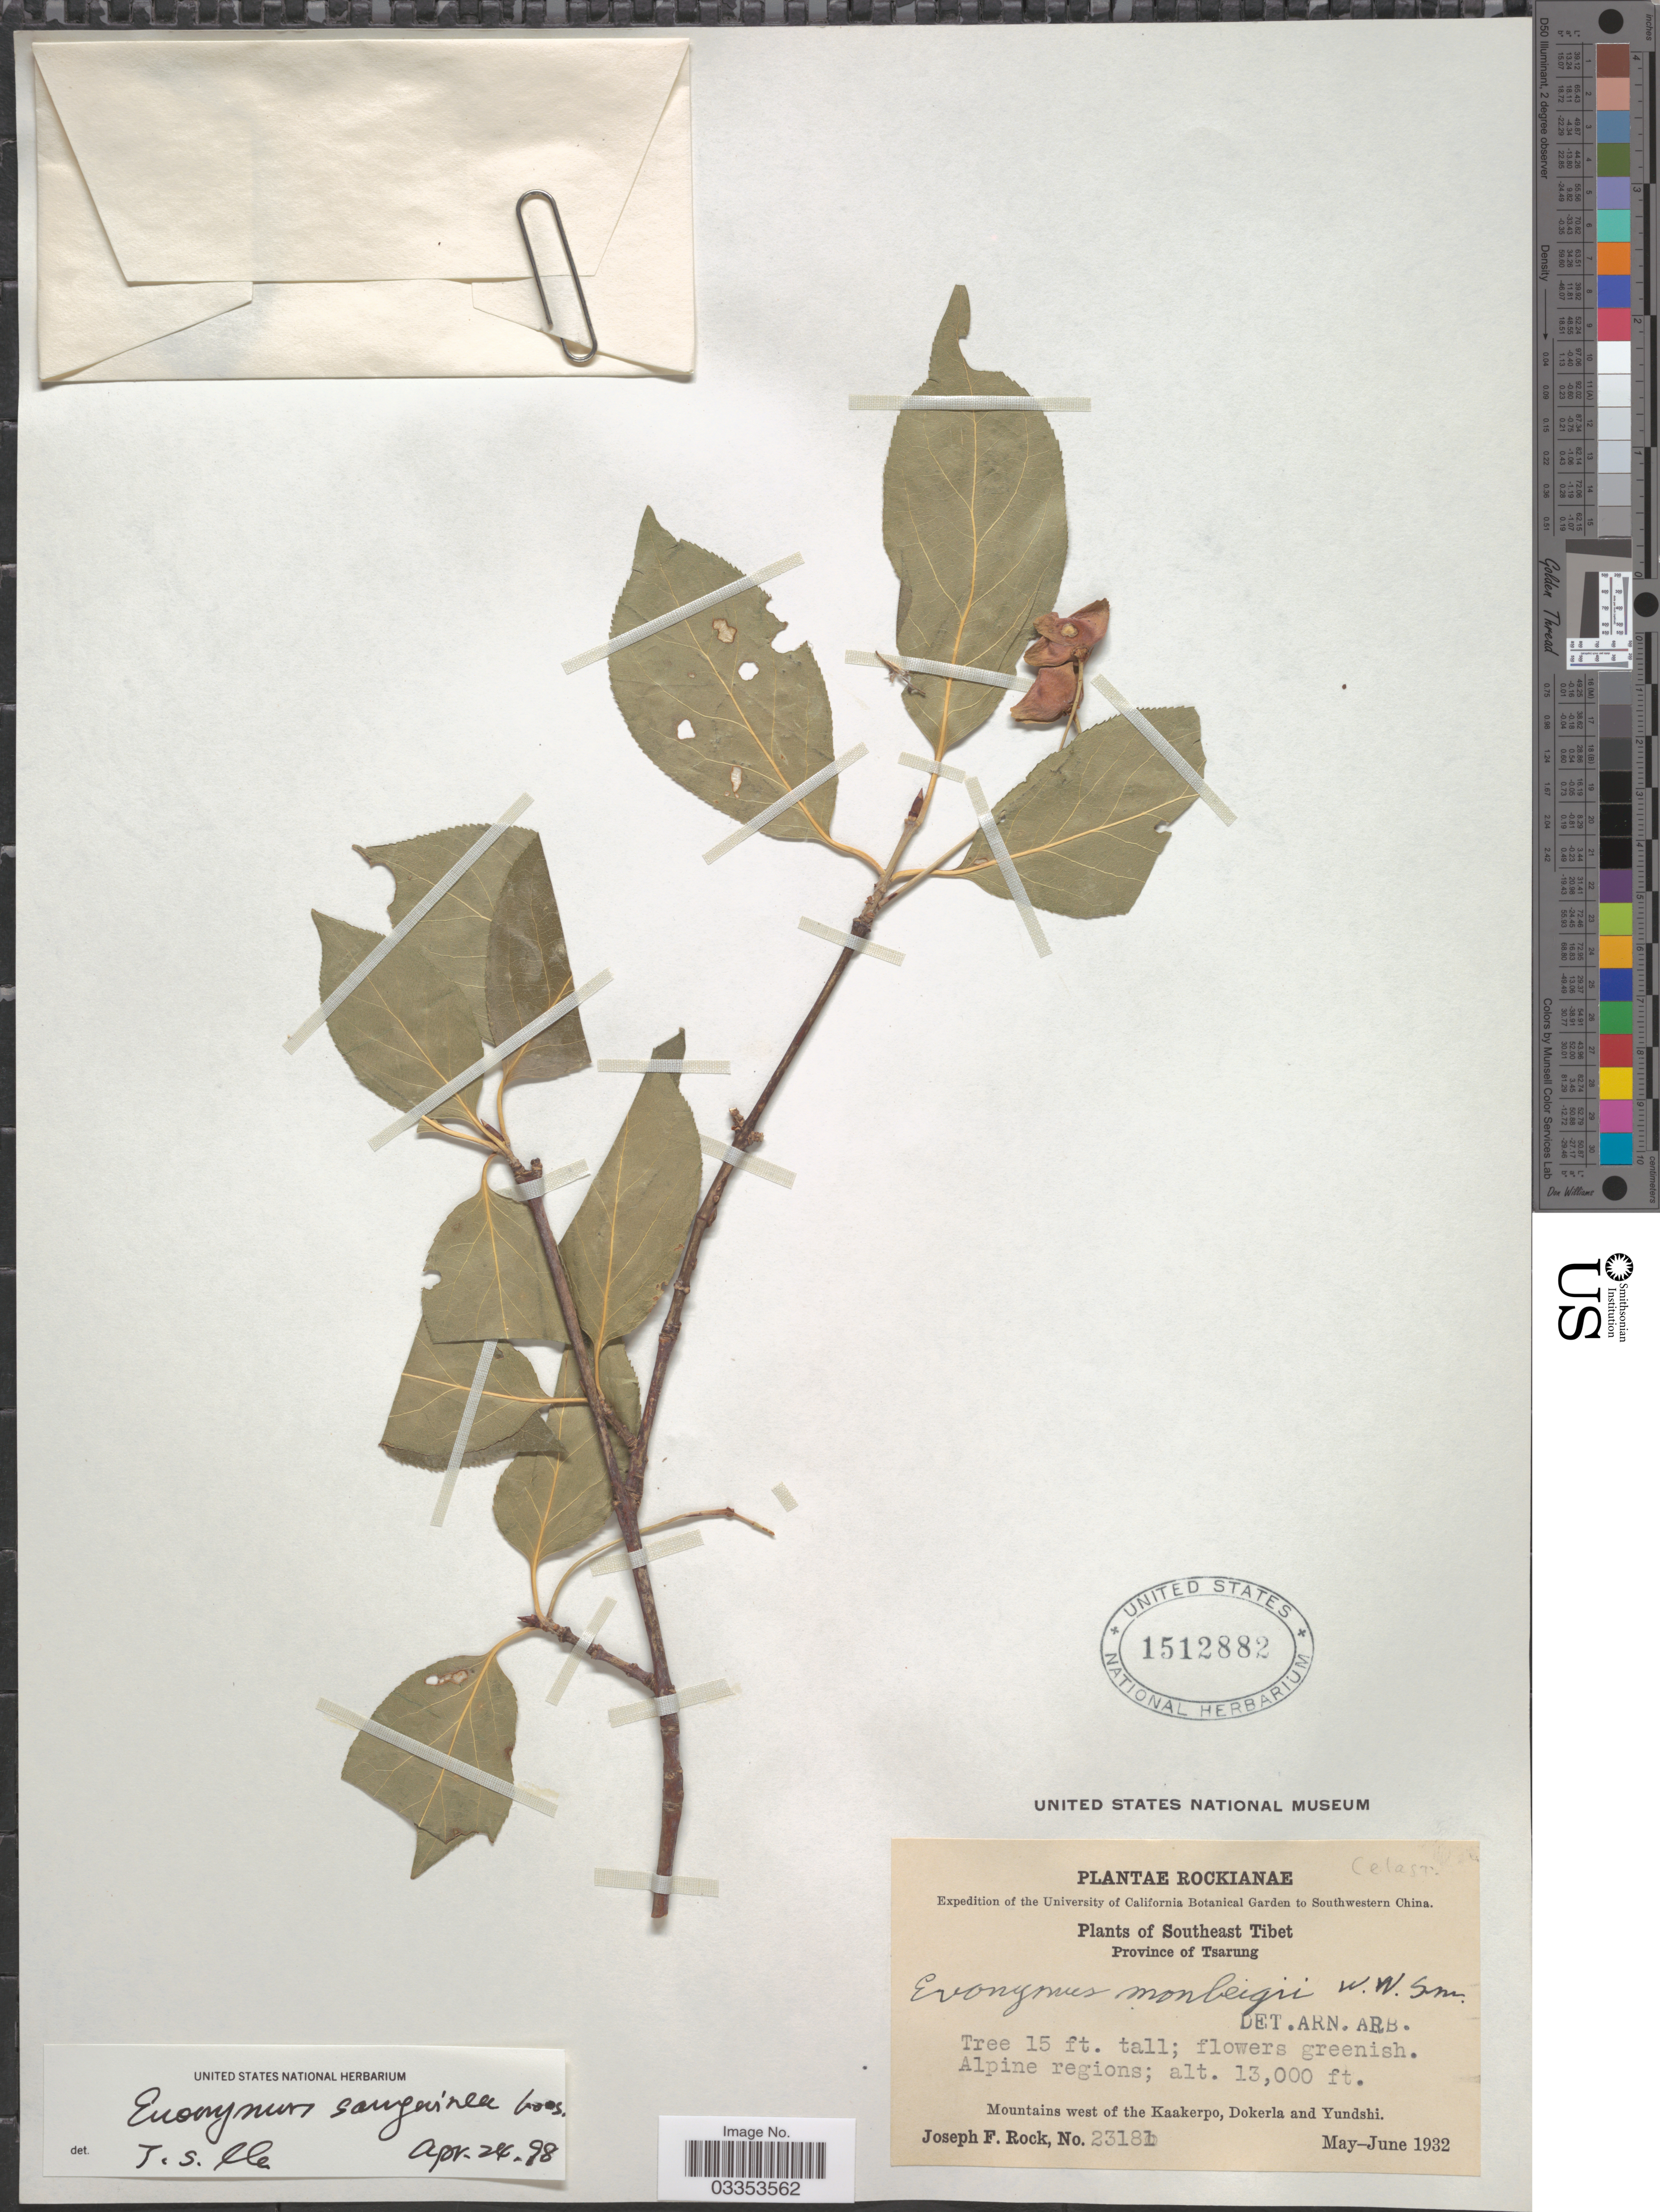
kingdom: Plantae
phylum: Tracheophyta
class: Magnoliopsida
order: Celastrales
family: Celastraceae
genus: Euonymus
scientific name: Euonymus sanguineus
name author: Loes.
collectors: J. F. Rock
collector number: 23181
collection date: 1932-05/1932-06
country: China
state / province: Xizang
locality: Southeast Tibet. Province of Tsarung. Alpine regions. Mountains west of the Kaakerpo, Dokerla and Yundshi.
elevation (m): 3962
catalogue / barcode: US 1512882